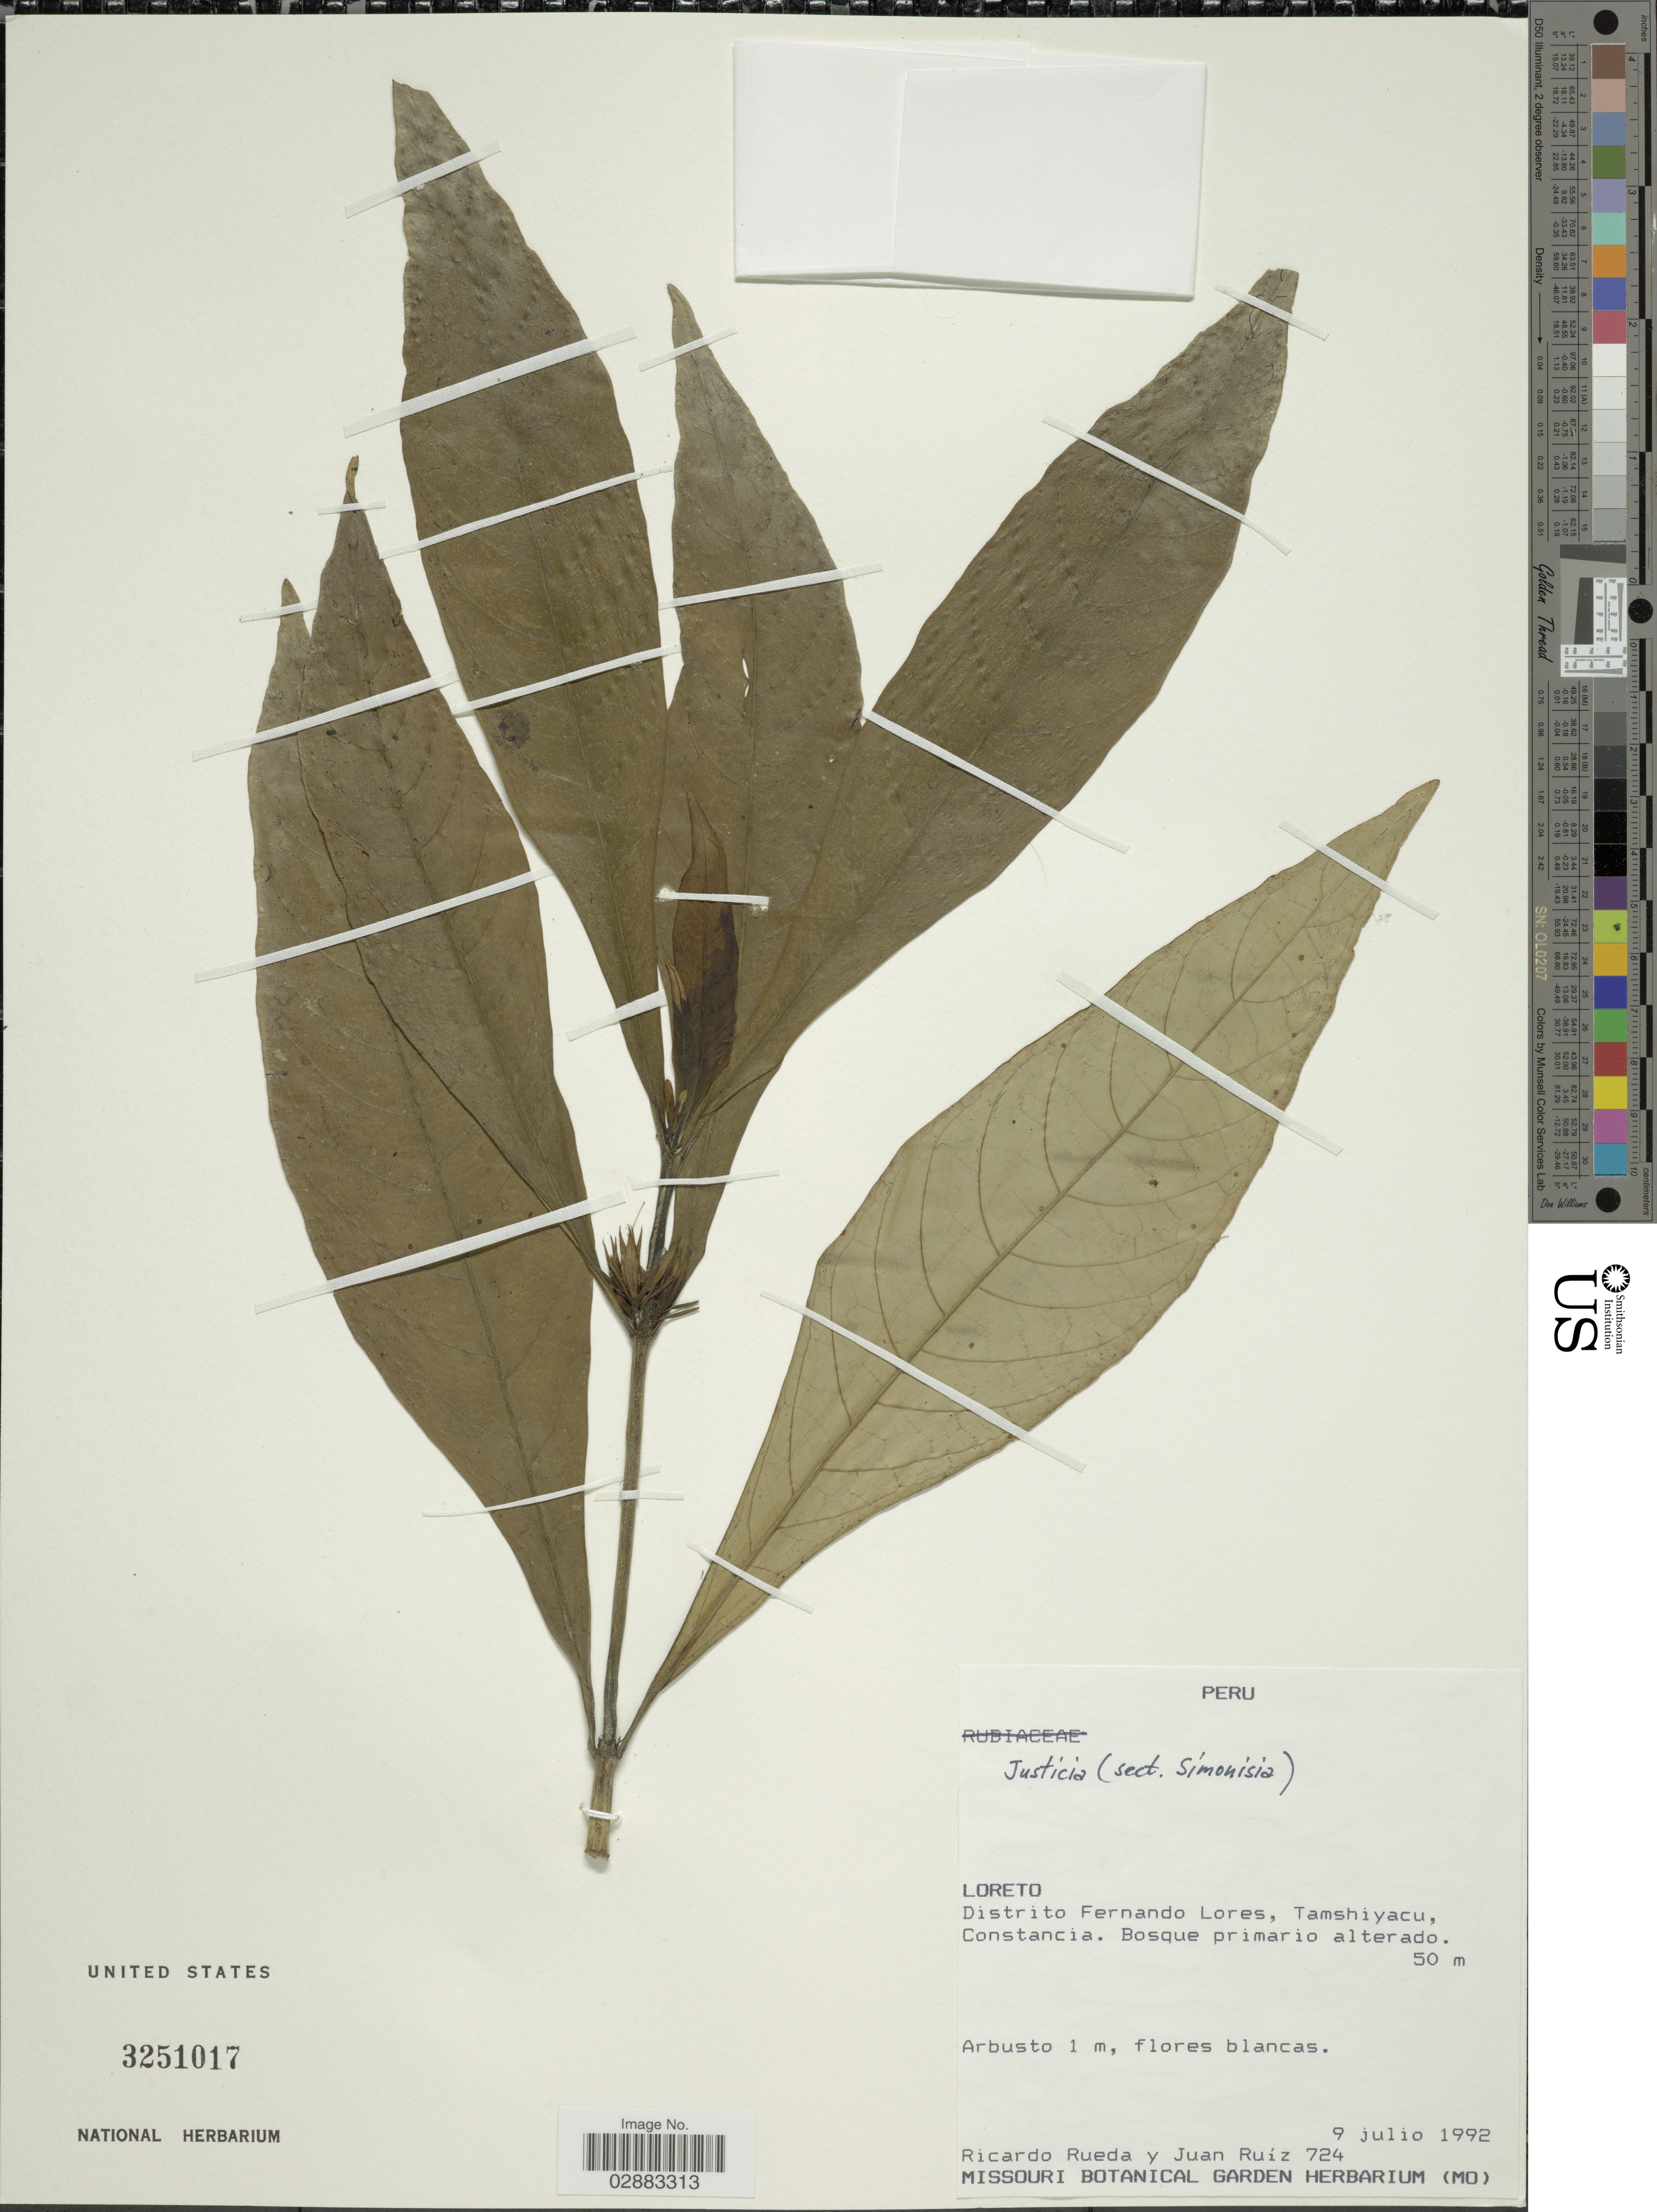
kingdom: Plantae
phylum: Tracheophyta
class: Magnoliopsida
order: Lamiales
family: Acanthaceae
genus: Chaetochlamys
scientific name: Chaetochlamys sp.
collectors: R. Rueda & J. Ruíz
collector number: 724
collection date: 1992-07-09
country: Peru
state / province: Loreto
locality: Distrito Fernando Lores, Tamshiyacu, Constancia.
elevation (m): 50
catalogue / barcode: US 3251017